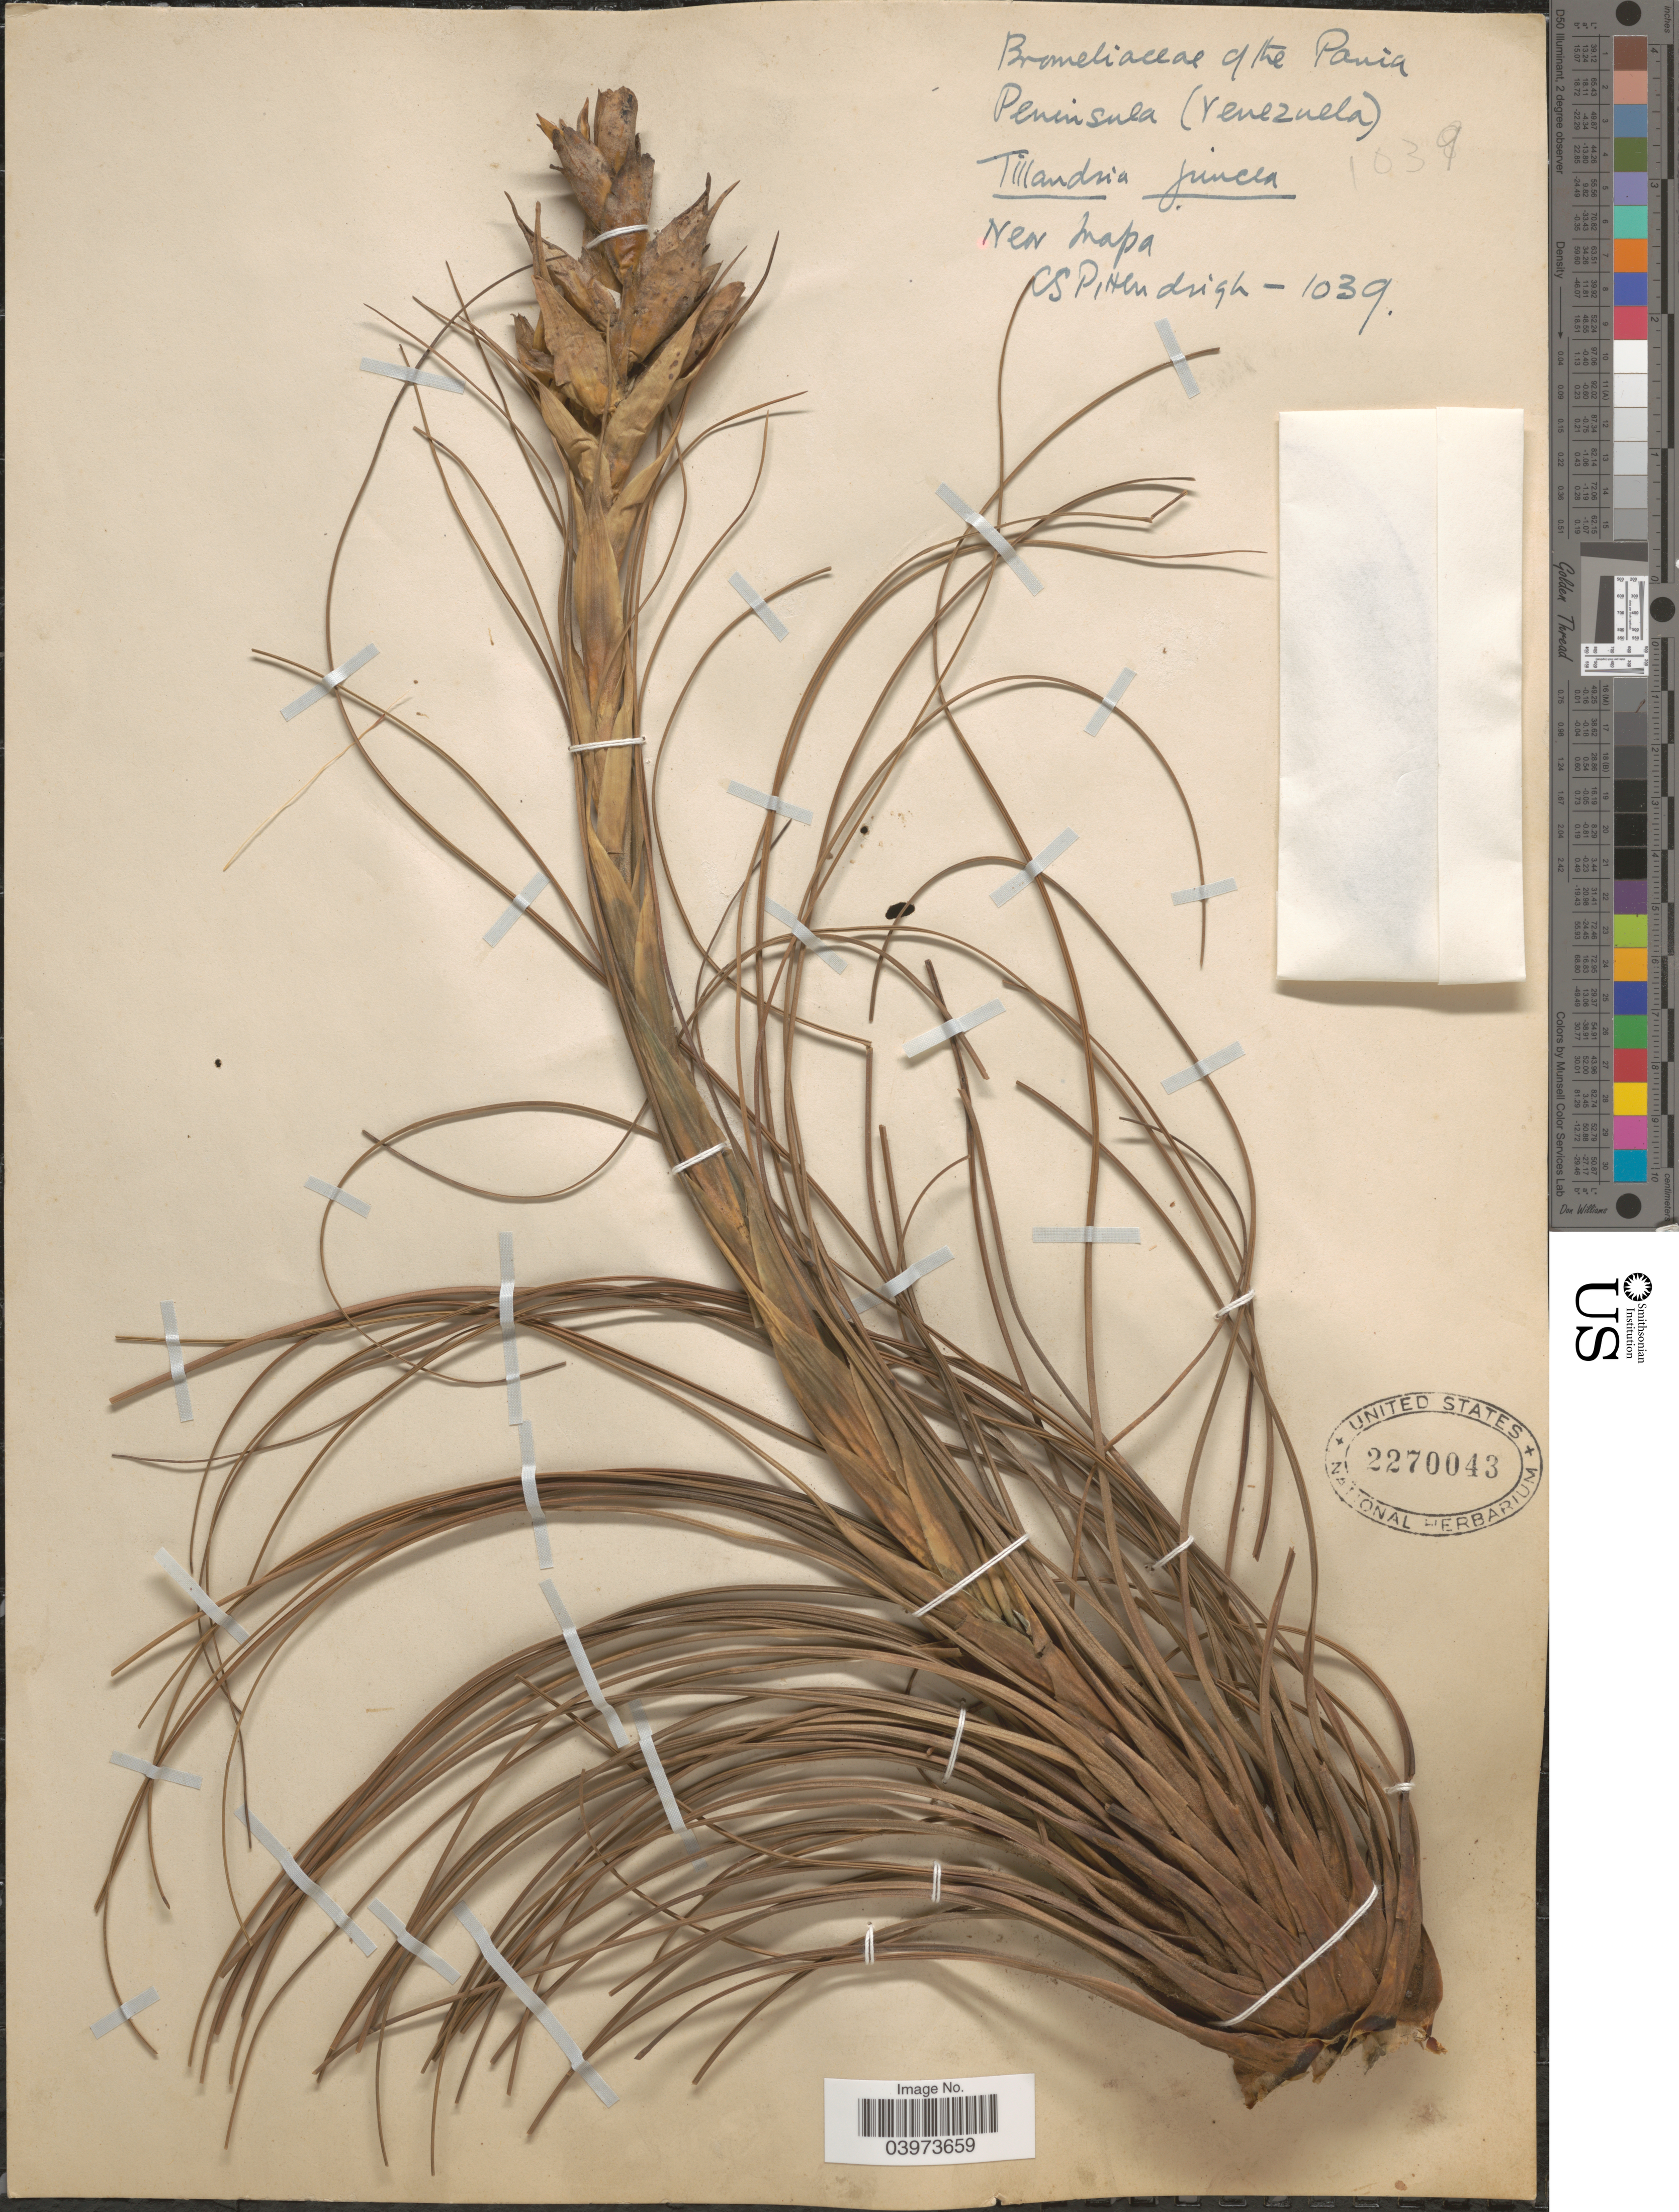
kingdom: Plantae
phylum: Tracheophyta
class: Liliopsida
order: Poales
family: Bromeliaceae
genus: Tillandsia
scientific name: Tillandsia juncea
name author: (Ruiz & Pav.) Poir.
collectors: C. Pittendrigh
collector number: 1039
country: Venezuela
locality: The Paria Peninsula. Near Irapa.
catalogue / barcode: US 2270043